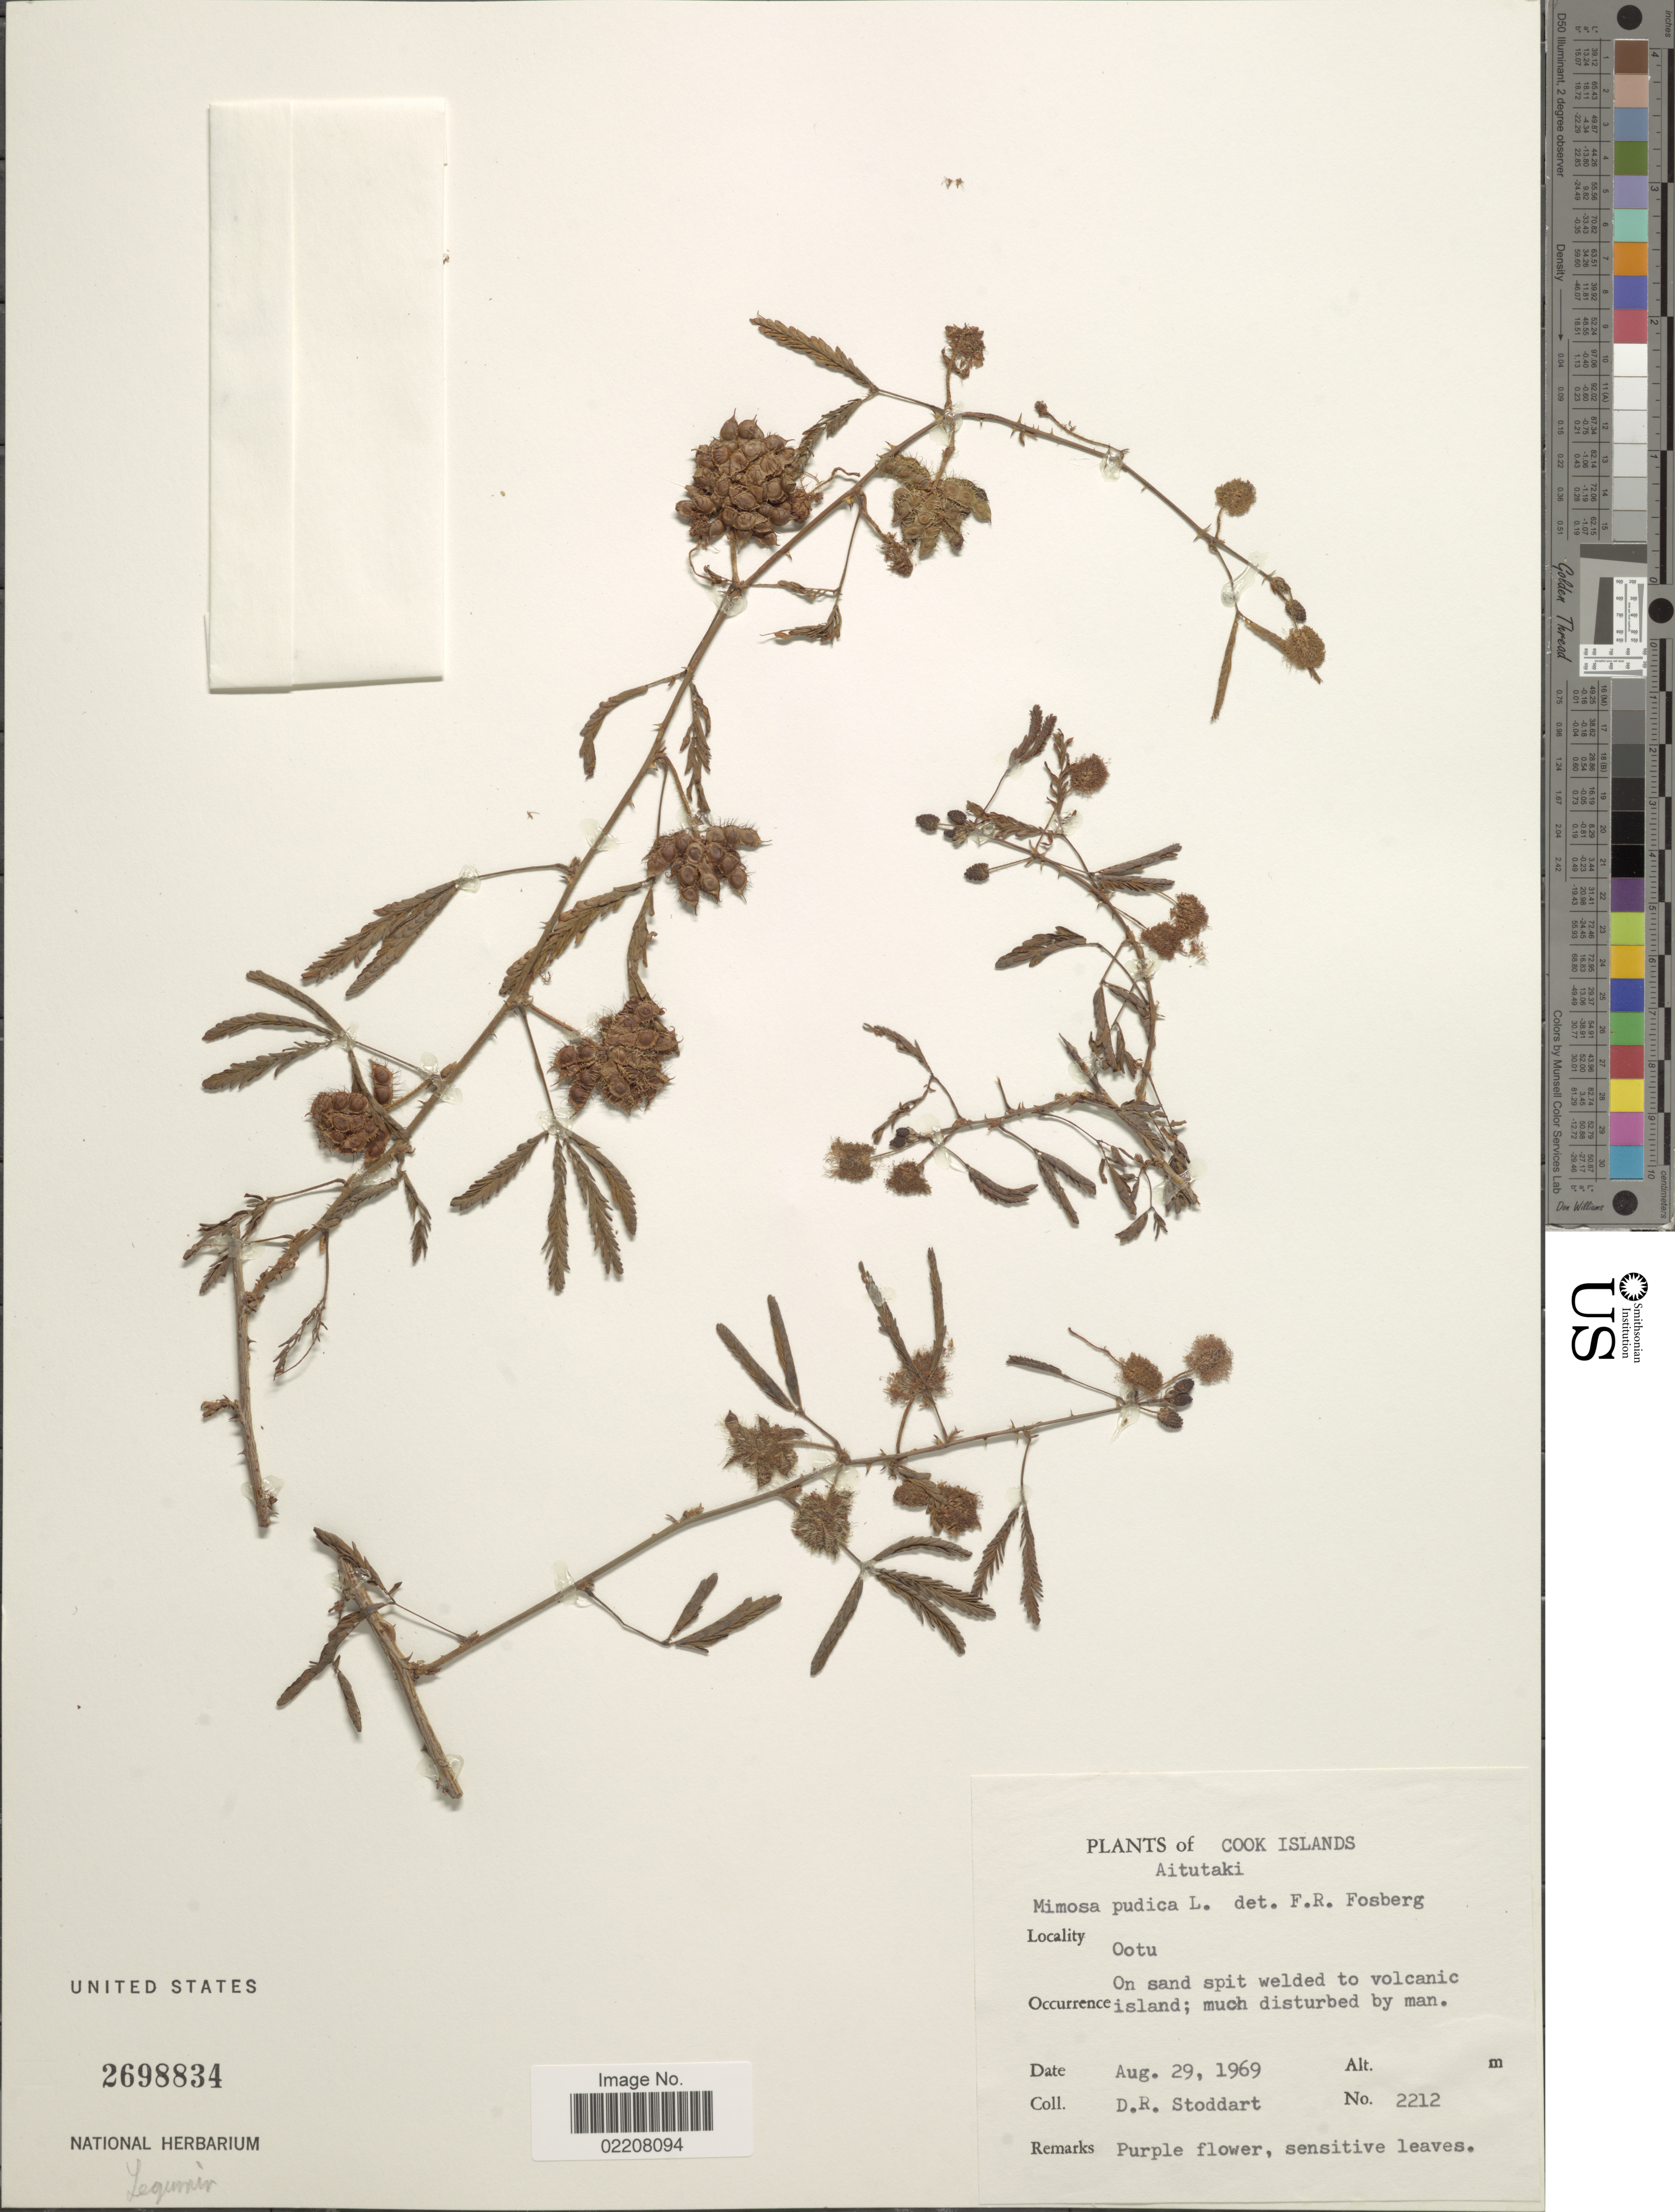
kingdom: Plantae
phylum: Tracheophyta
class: Magnoliopsida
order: Fabales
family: Fabaceae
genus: Mimosa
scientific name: Mimosa pudica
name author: L.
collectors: D. R. Stoddart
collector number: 2212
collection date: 1969-08-29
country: Cook Islands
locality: Aitutaki. Ootu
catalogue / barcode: US 2698834